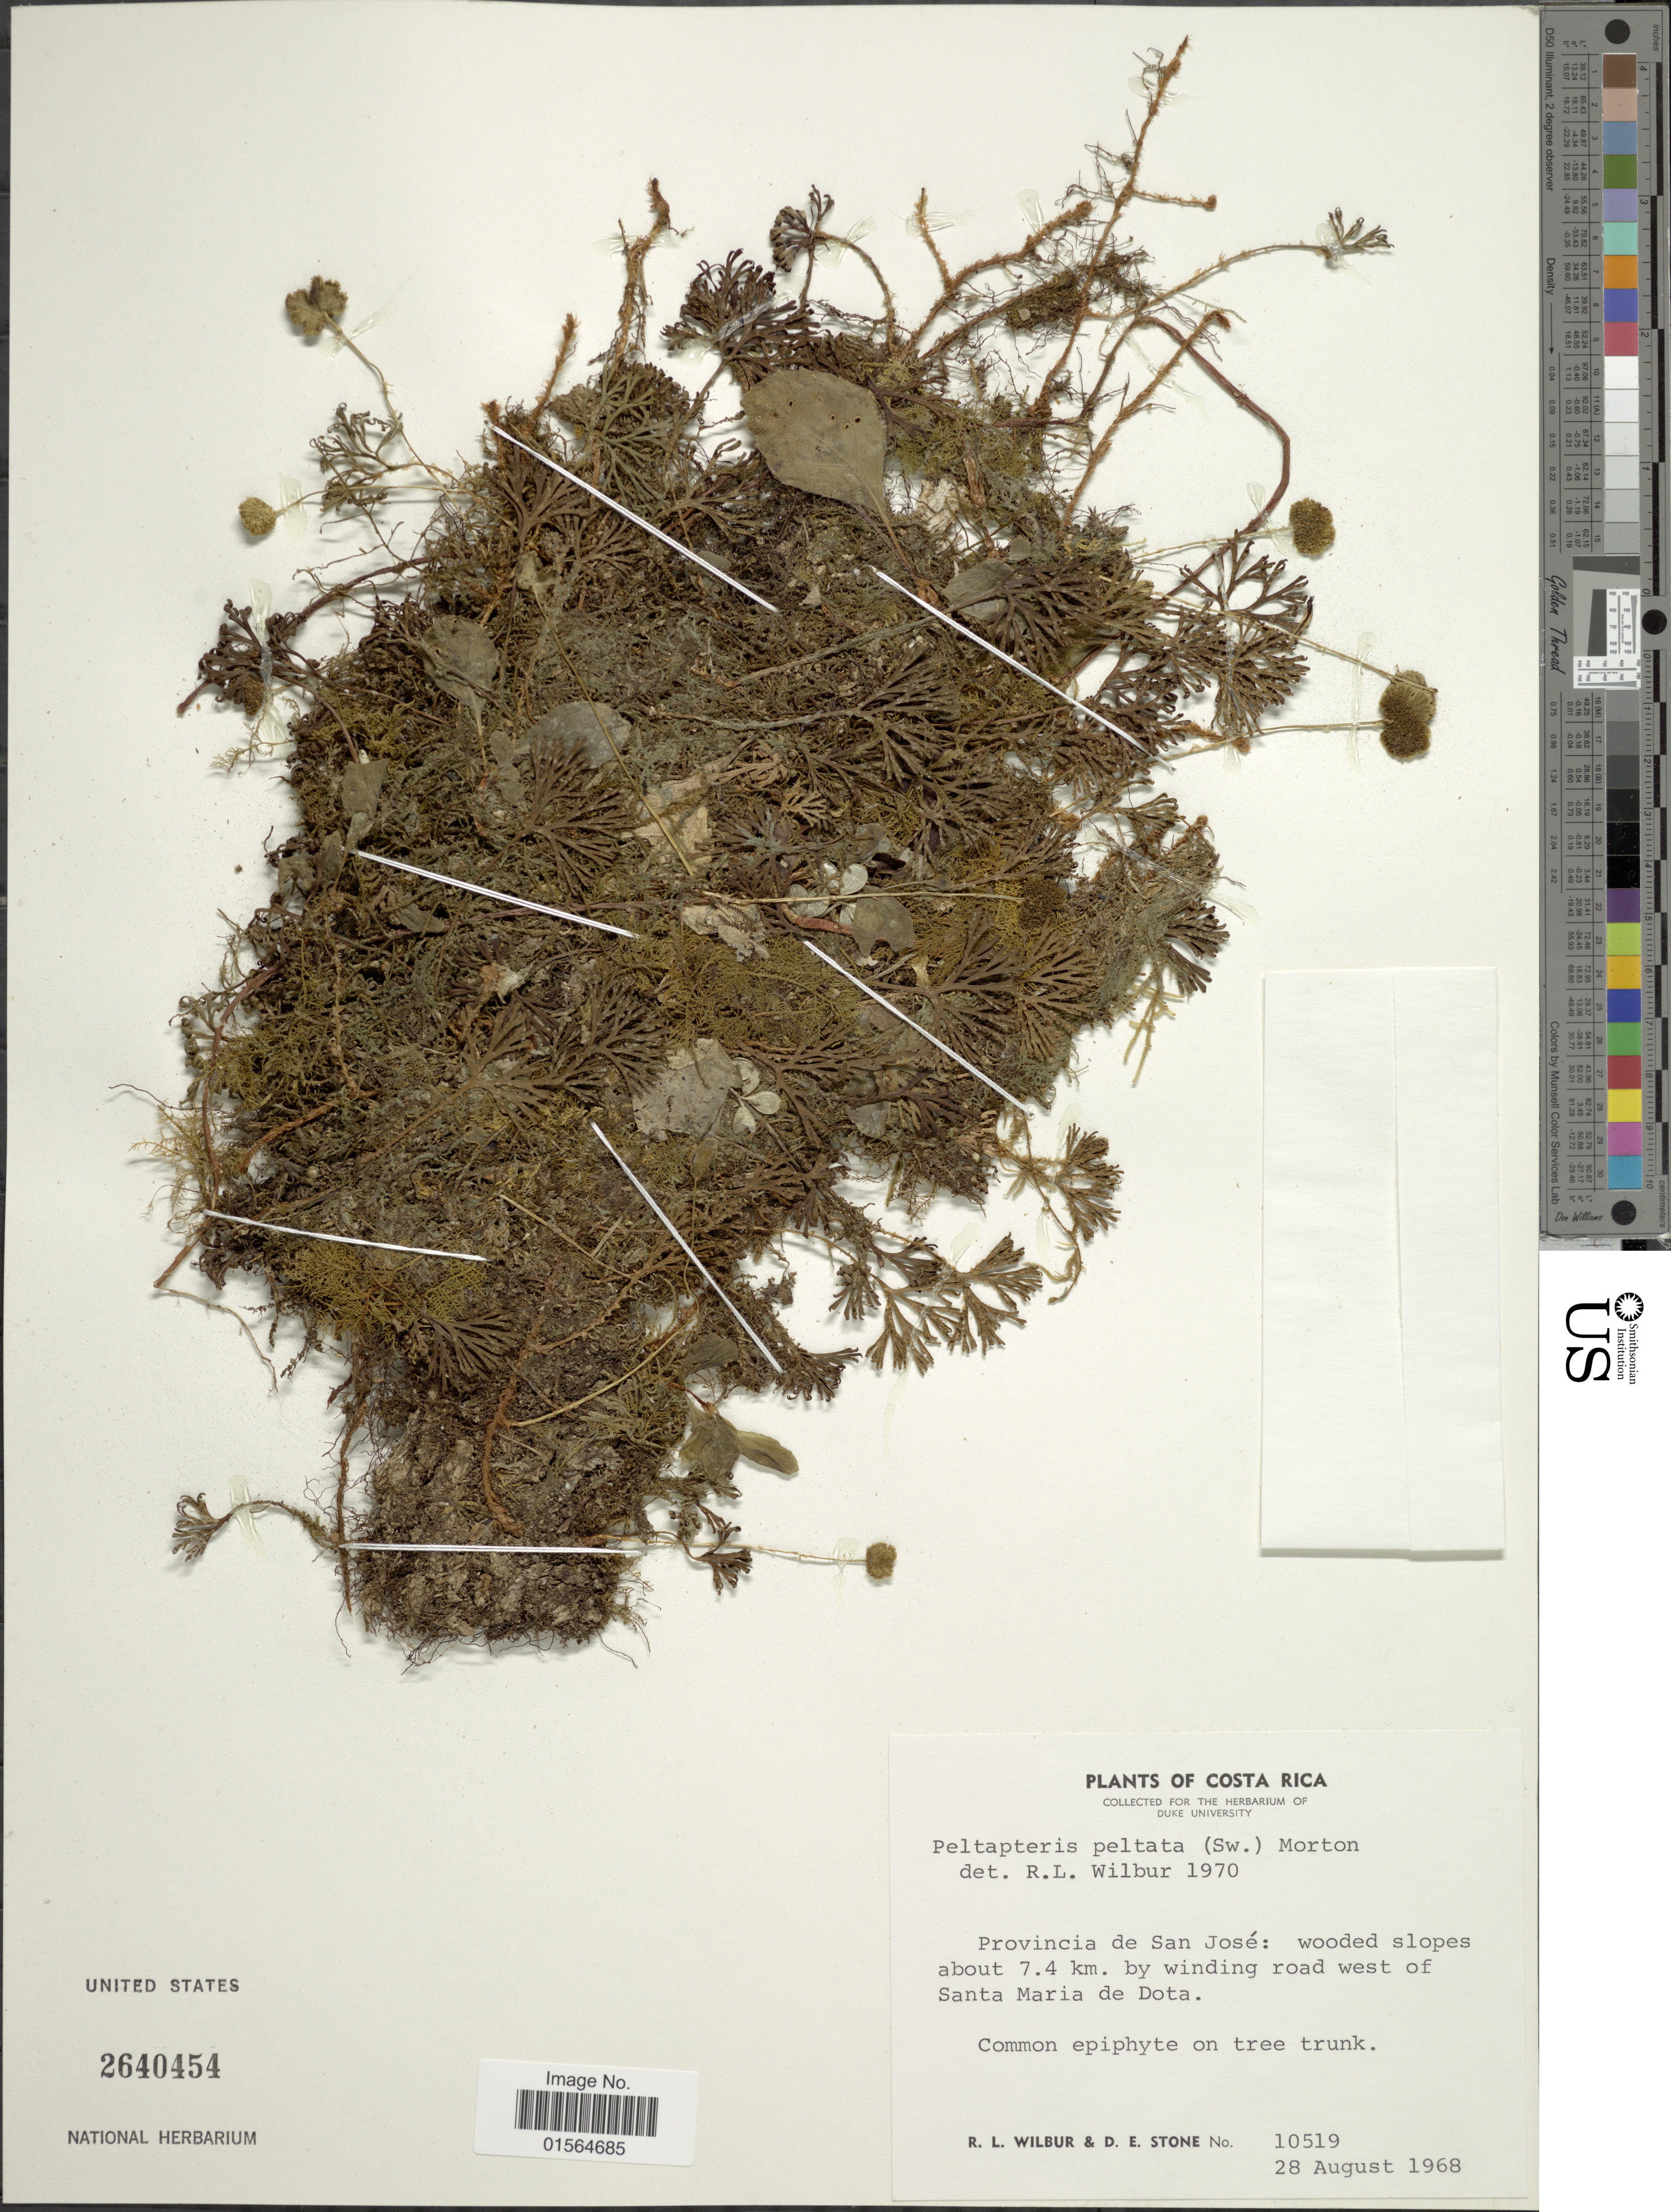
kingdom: Plantae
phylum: Tracheophyta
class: Polypodiopsida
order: Polypodiales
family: Dryopteridaceae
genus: Elaphoglossum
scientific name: Elaphoglossum peltatum f. peltatum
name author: (Sw.) Urb.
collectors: R. L. Wilbur & D. E. Stone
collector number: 10519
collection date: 1968-08-28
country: Costa Rica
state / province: San José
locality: Wooded slopes about 7.4 km. by winding road west of Santa Maria de Dota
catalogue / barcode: US 2640454